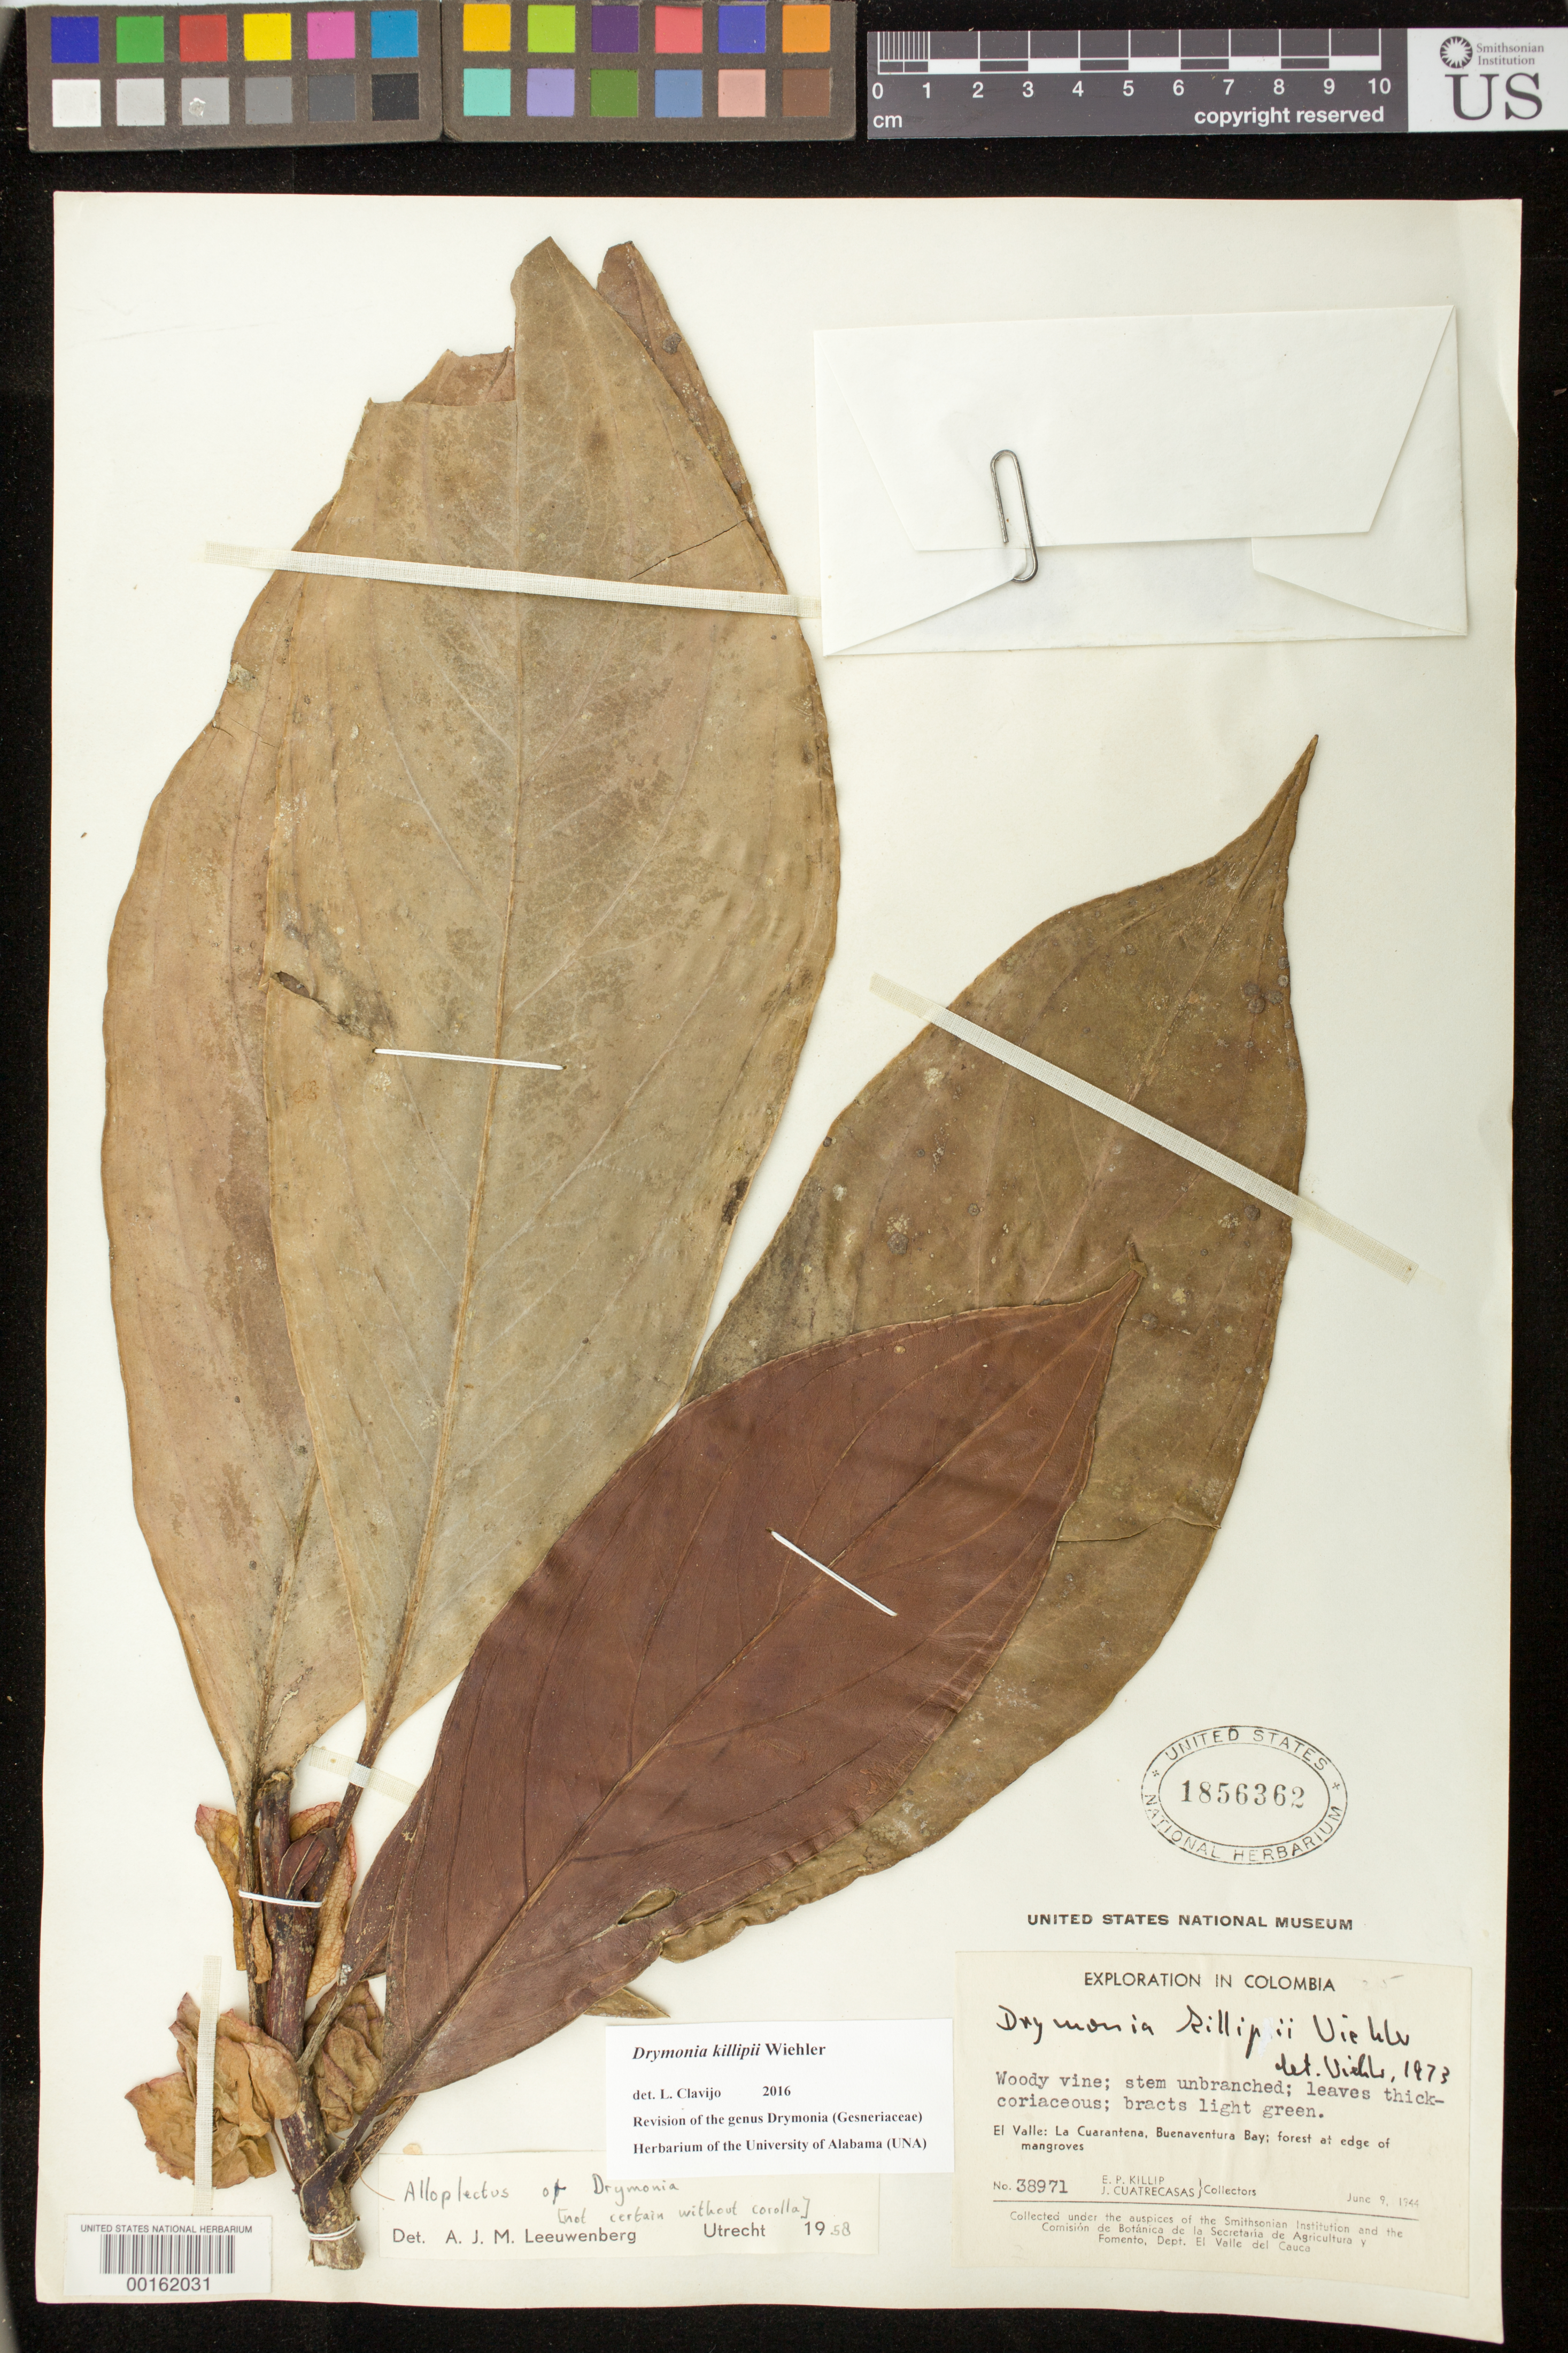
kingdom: Plantae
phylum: Tracheophyta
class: Magnoliopsida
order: Lamiales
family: Gesneriaceae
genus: Drymonia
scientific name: Drymonia killipii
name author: Wiehler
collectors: E. P. Killip & J. Cuatrecasas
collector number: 38971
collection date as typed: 09 Jun 1944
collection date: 1944-06-09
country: Colombia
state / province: Valle del Cauca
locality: La Cuarantena, Buenaventura Bay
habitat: Forest at edge of mangroves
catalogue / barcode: US 1856362